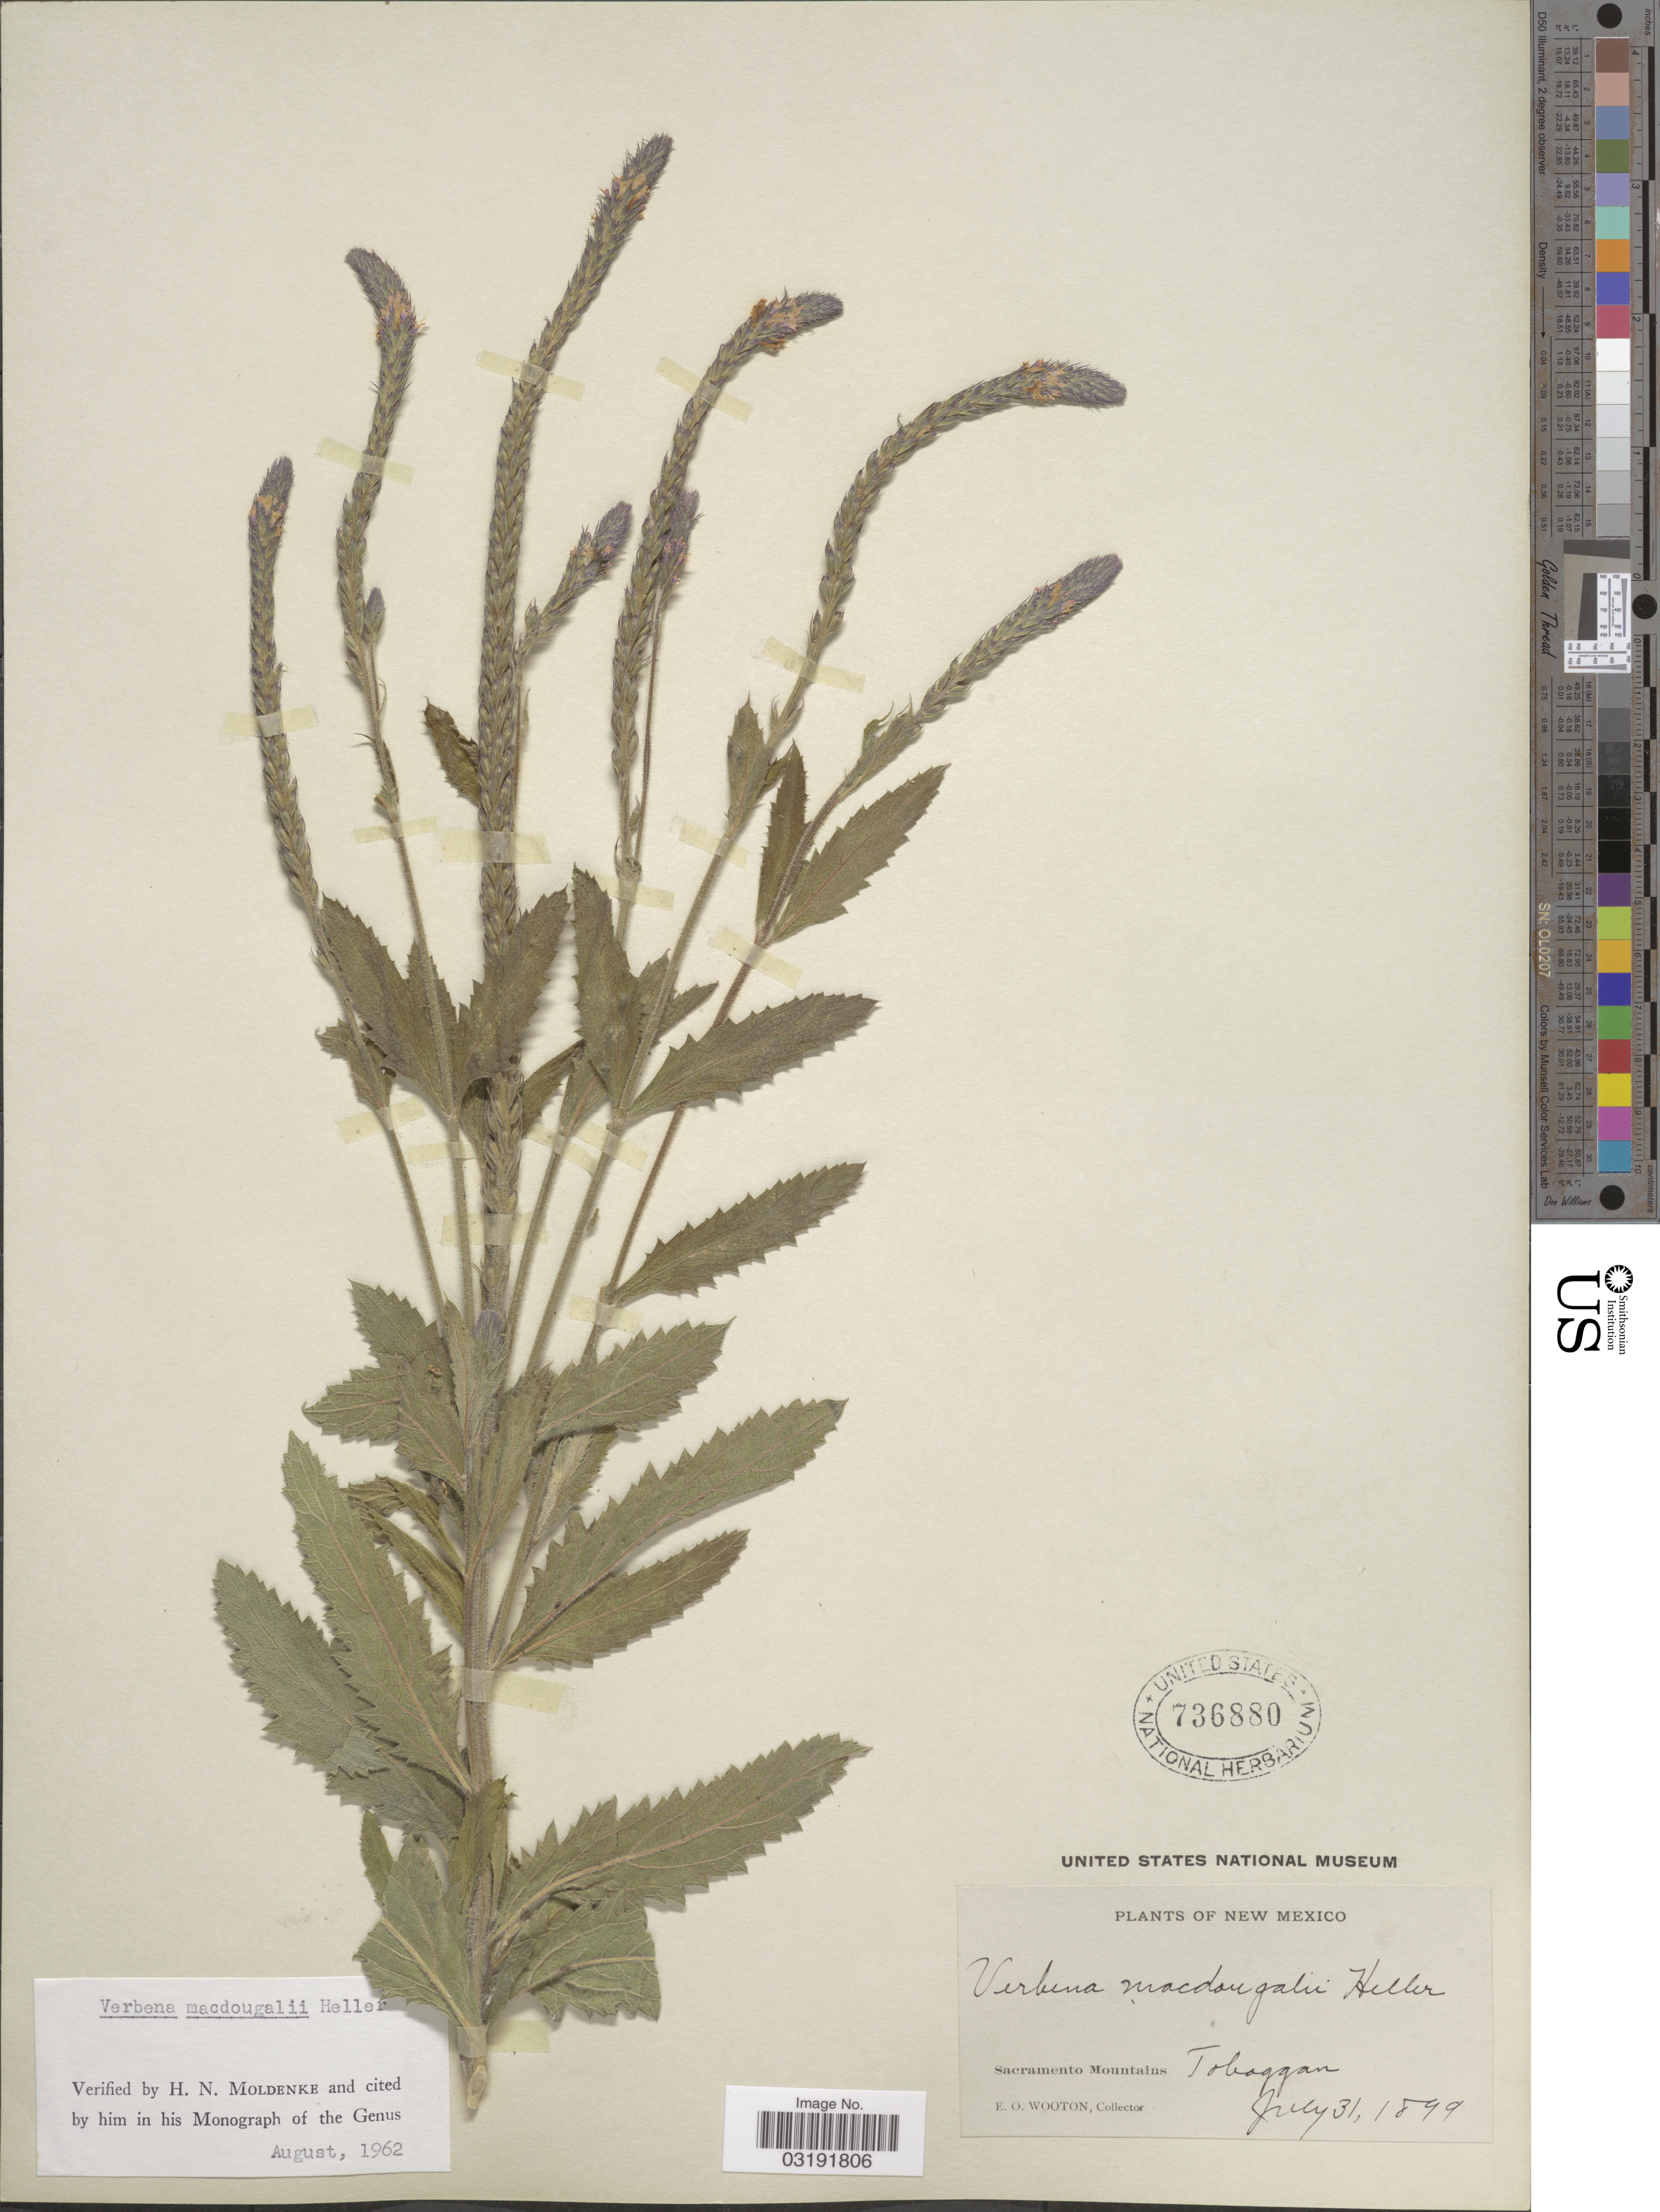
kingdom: Plantae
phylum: Tracheophyta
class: Magnoliopsida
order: Lamiales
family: Verbenaceae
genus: Verbena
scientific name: Verbena macdougalii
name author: A. Heller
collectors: E. O. Wooton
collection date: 1899-07-31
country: United States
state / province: New Mexico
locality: Sacramento Mountains Tobaggan.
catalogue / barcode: US 736880